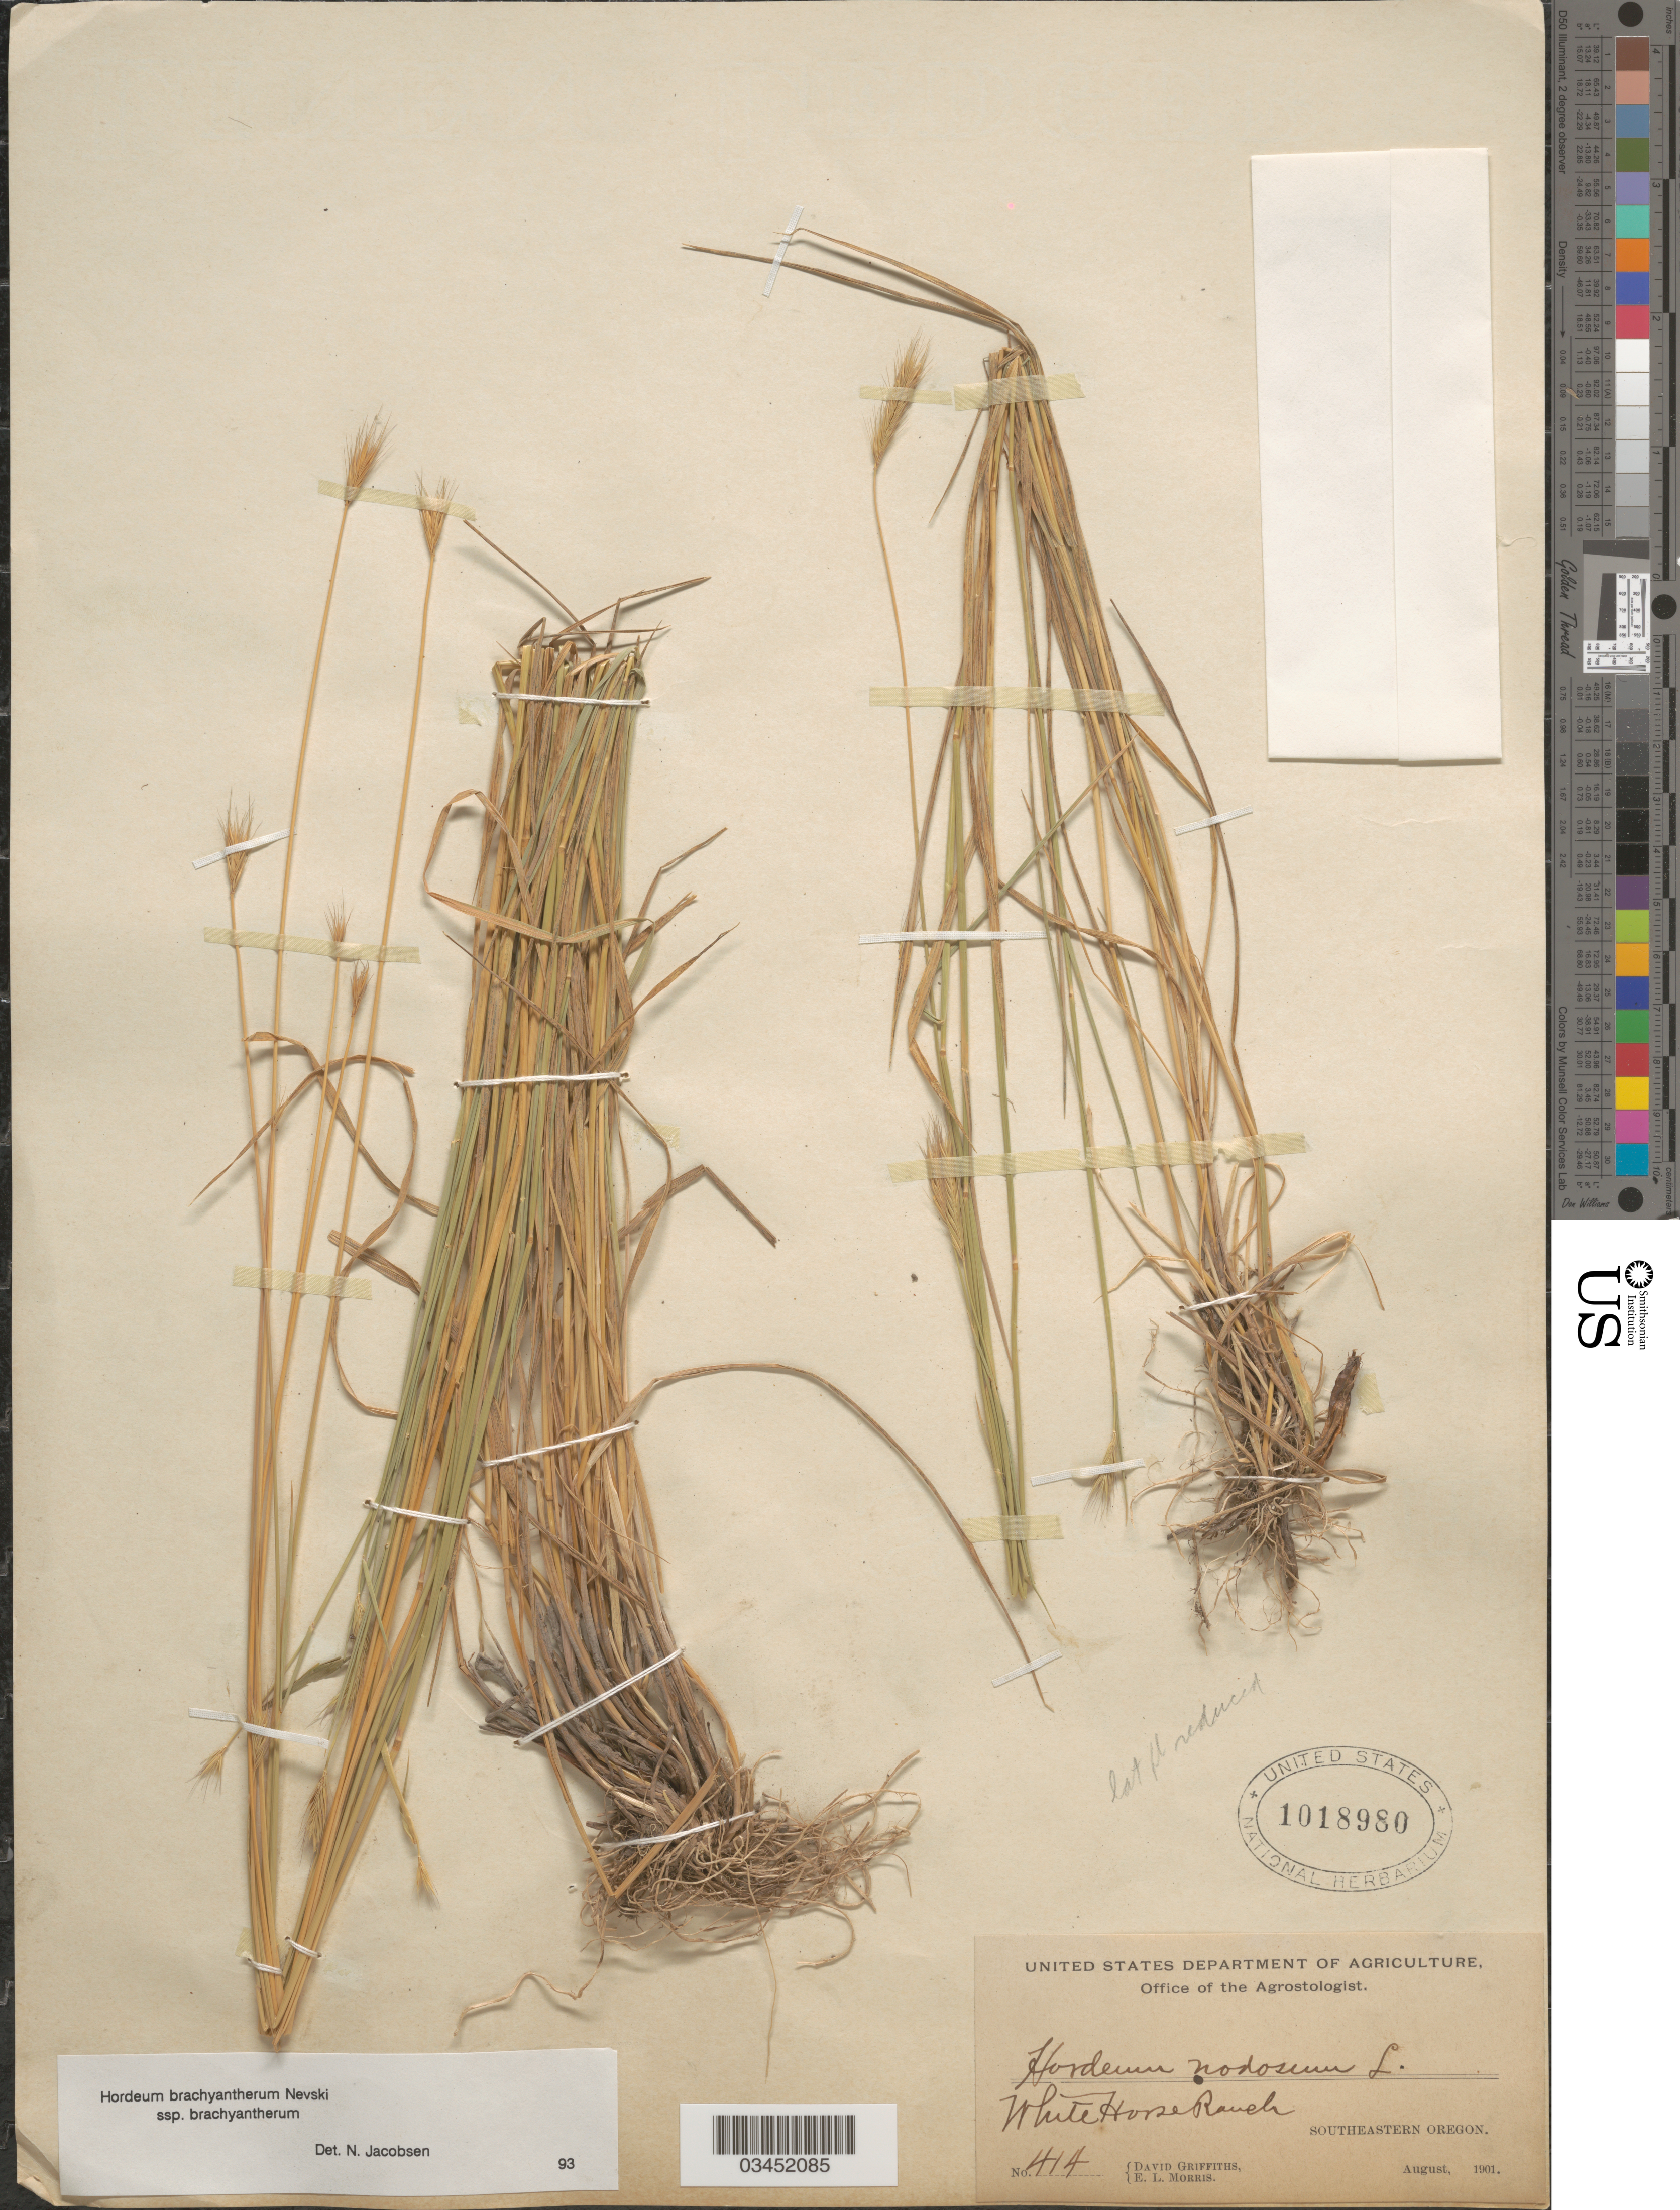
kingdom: Plantae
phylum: Tracheophyta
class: Liliopsida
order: Poales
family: Poaceae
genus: Hordeum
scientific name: Hordeum brachyantherum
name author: Nevski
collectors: D. Griffiths & E. Morris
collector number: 414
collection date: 1901-08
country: United States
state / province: Oregon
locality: White Horse Ranch. Southeastern Oregon.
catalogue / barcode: US 1018980